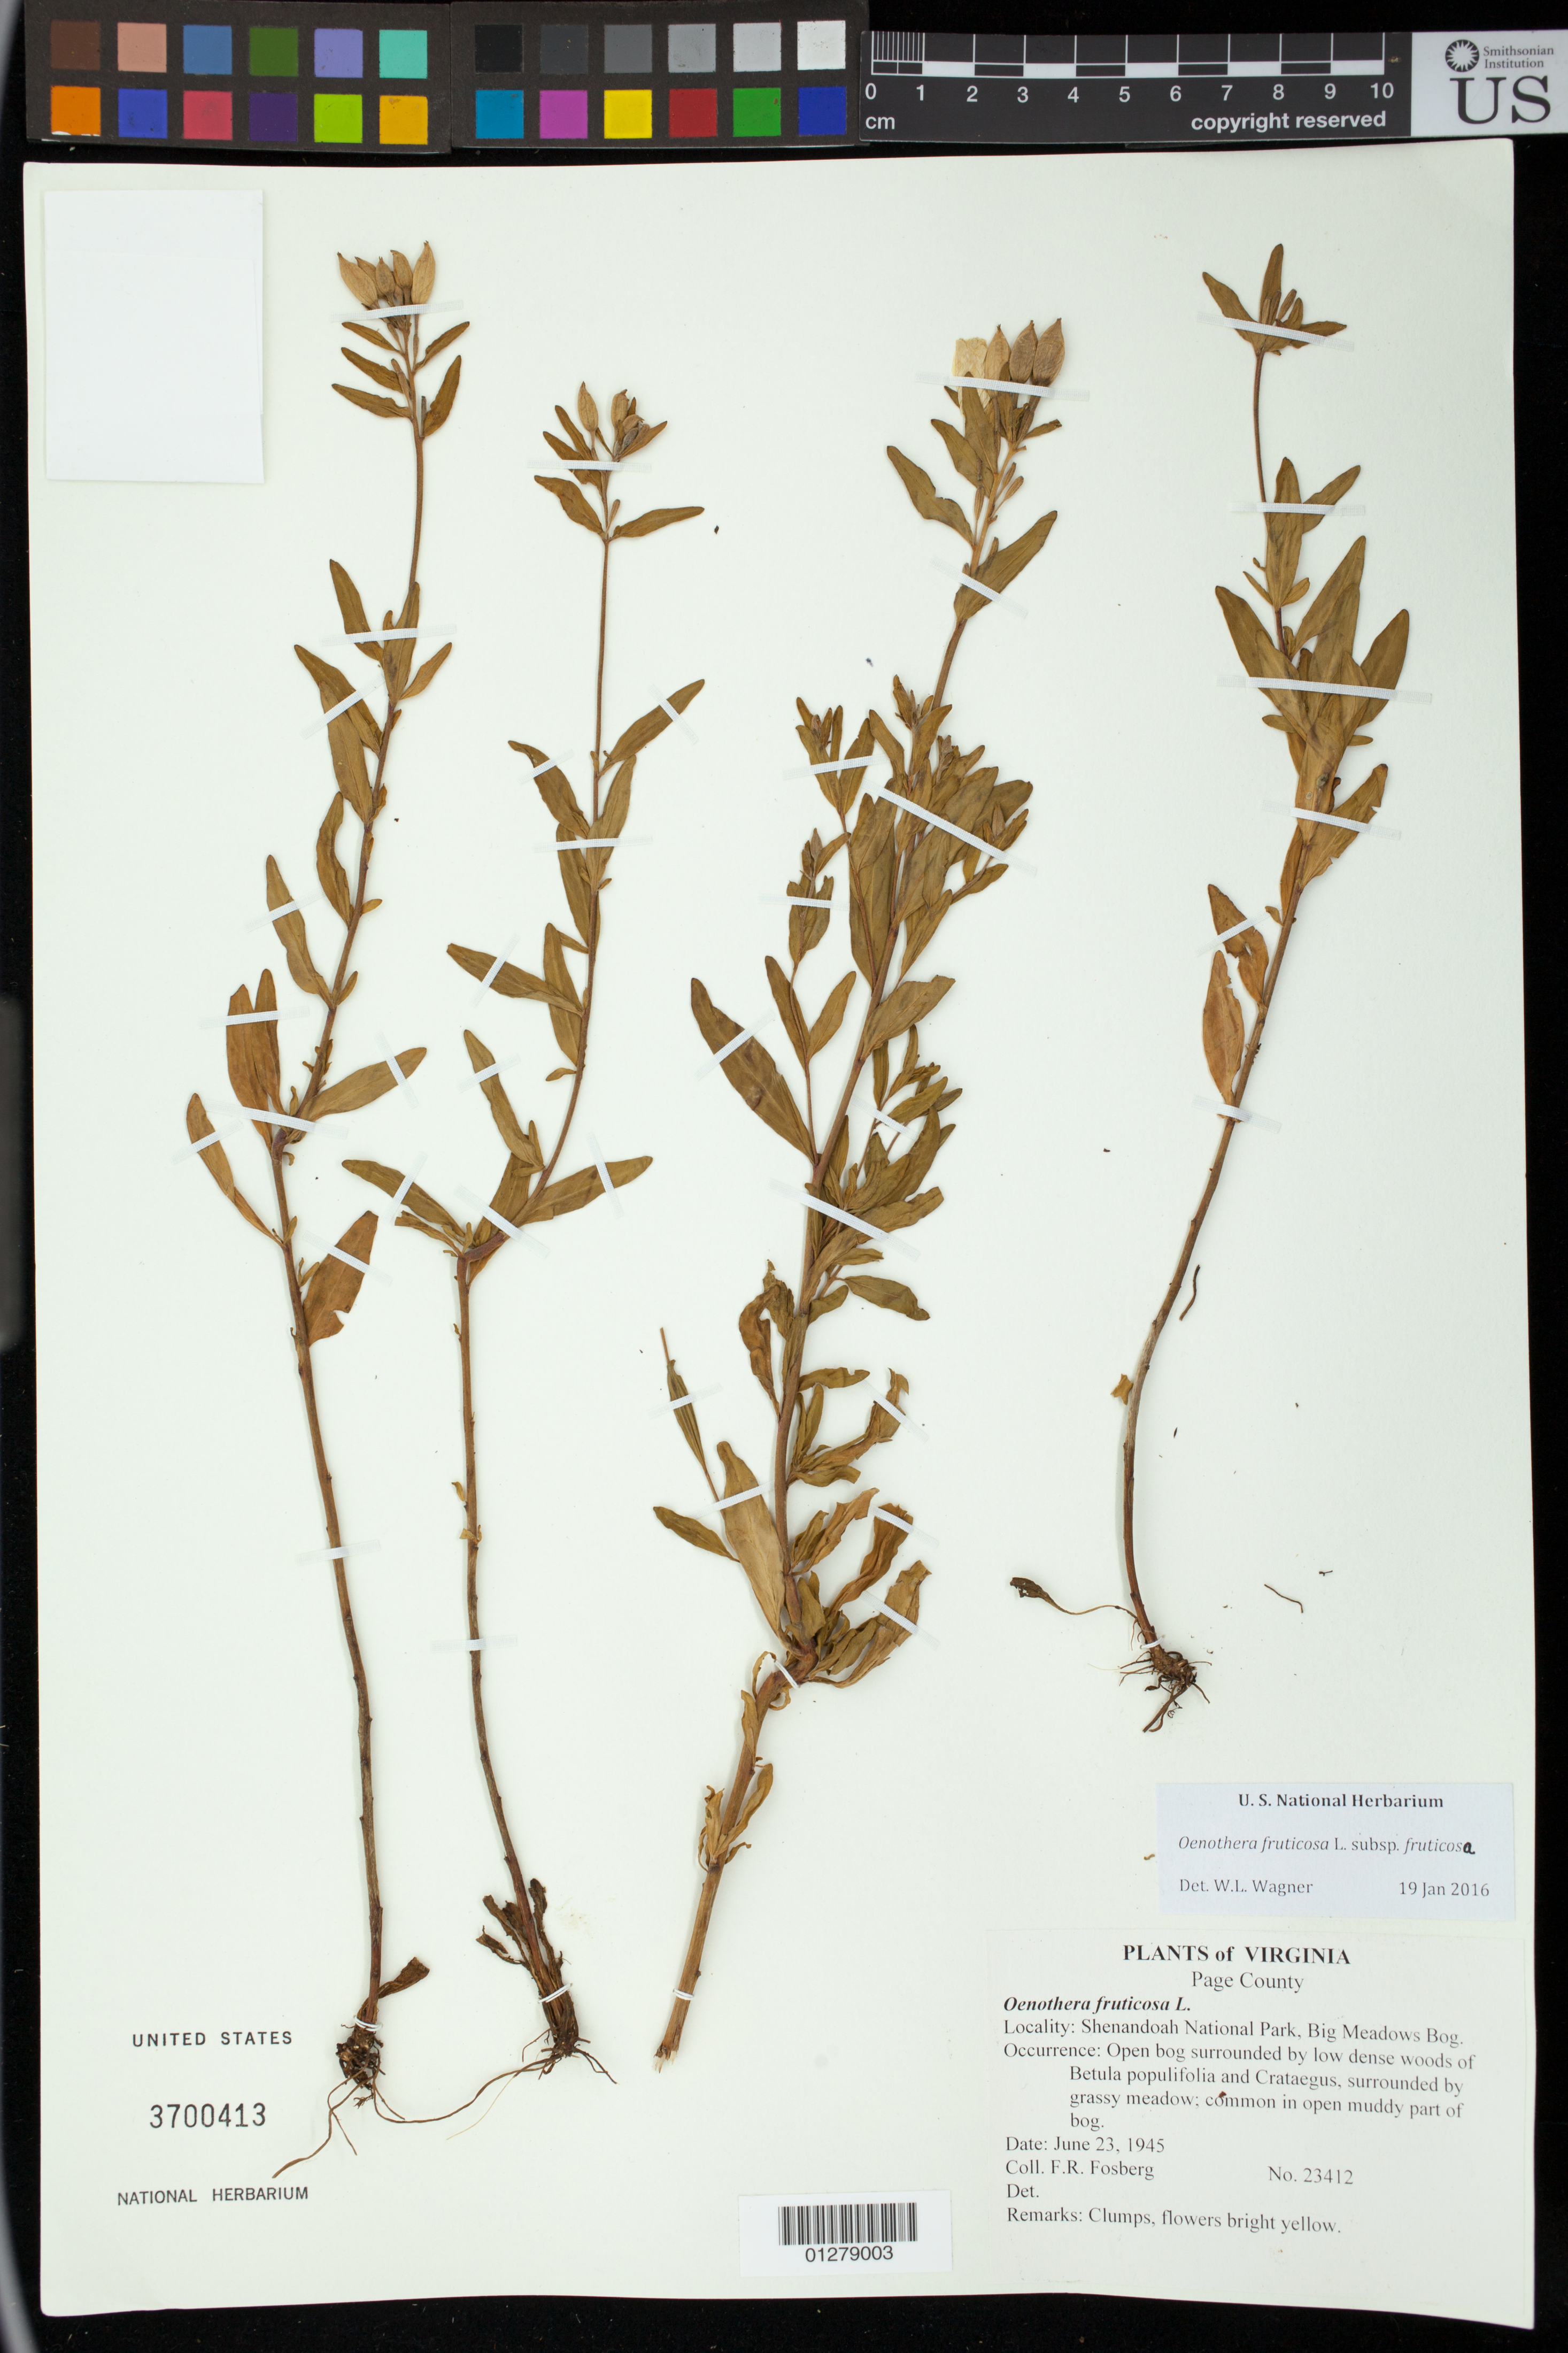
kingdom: Plantae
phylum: Tracheophyta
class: Magnoliopsida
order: Myrtales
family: Onagraceae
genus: Oenothera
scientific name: Oenothera fruticosa subsp. fruticosa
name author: L.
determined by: Wagner, W. L., (BOT), Smithsonian Institution - National Museum of Natural History (UNITED STATES)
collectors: F. R. Fosberg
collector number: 23412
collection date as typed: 23 Jun 1945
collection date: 1945-06-23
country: United States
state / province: Virginia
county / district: Page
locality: Shenandoah National Park, Big Meadows Bog.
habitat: Open bog surrounded by low dense woods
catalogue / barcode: US 3700413